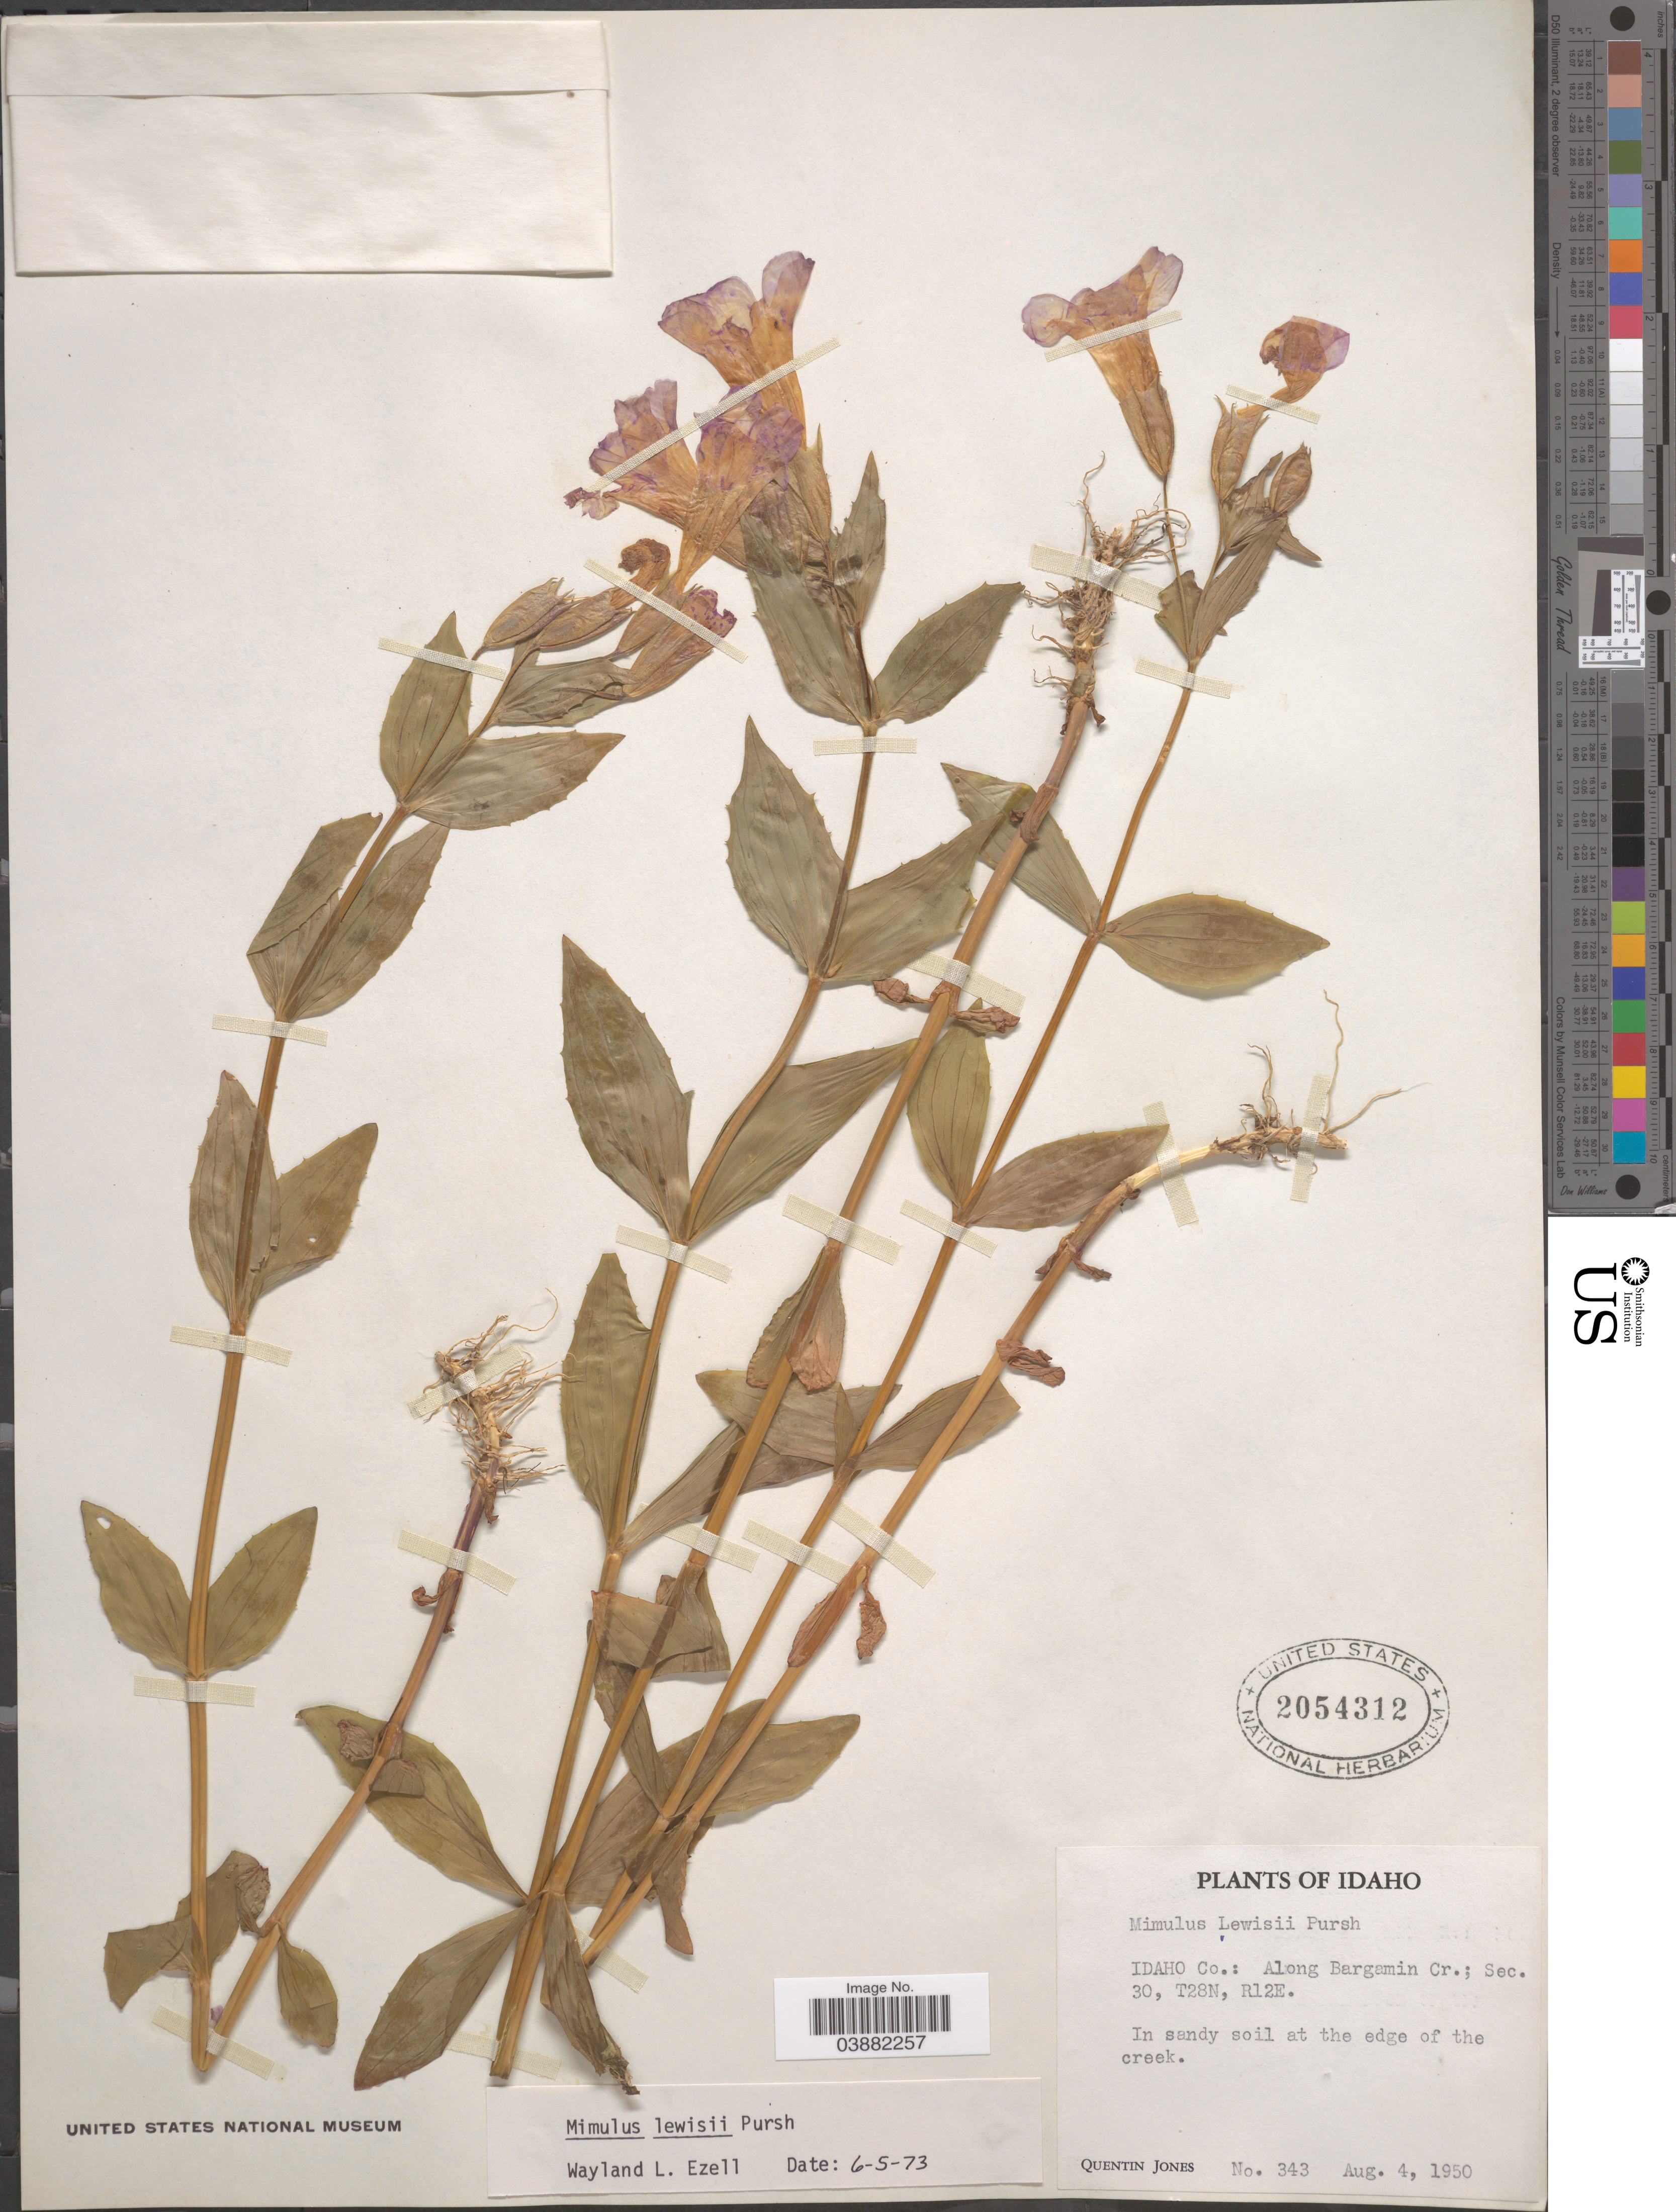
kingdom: Plantae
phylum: Tracheophyta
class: Magnoliopsida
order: Lamiales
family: Phrymaceae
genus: Mimulus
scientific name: Mimulus lewisii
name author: Pursh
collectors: Q. Jones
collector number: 343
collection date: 1950-08-04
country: United States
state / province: Idaho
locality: Idaho Co.: Along Bargamin Cr.; Sec. 30, T28N, R12E.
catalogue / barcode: US 2054312